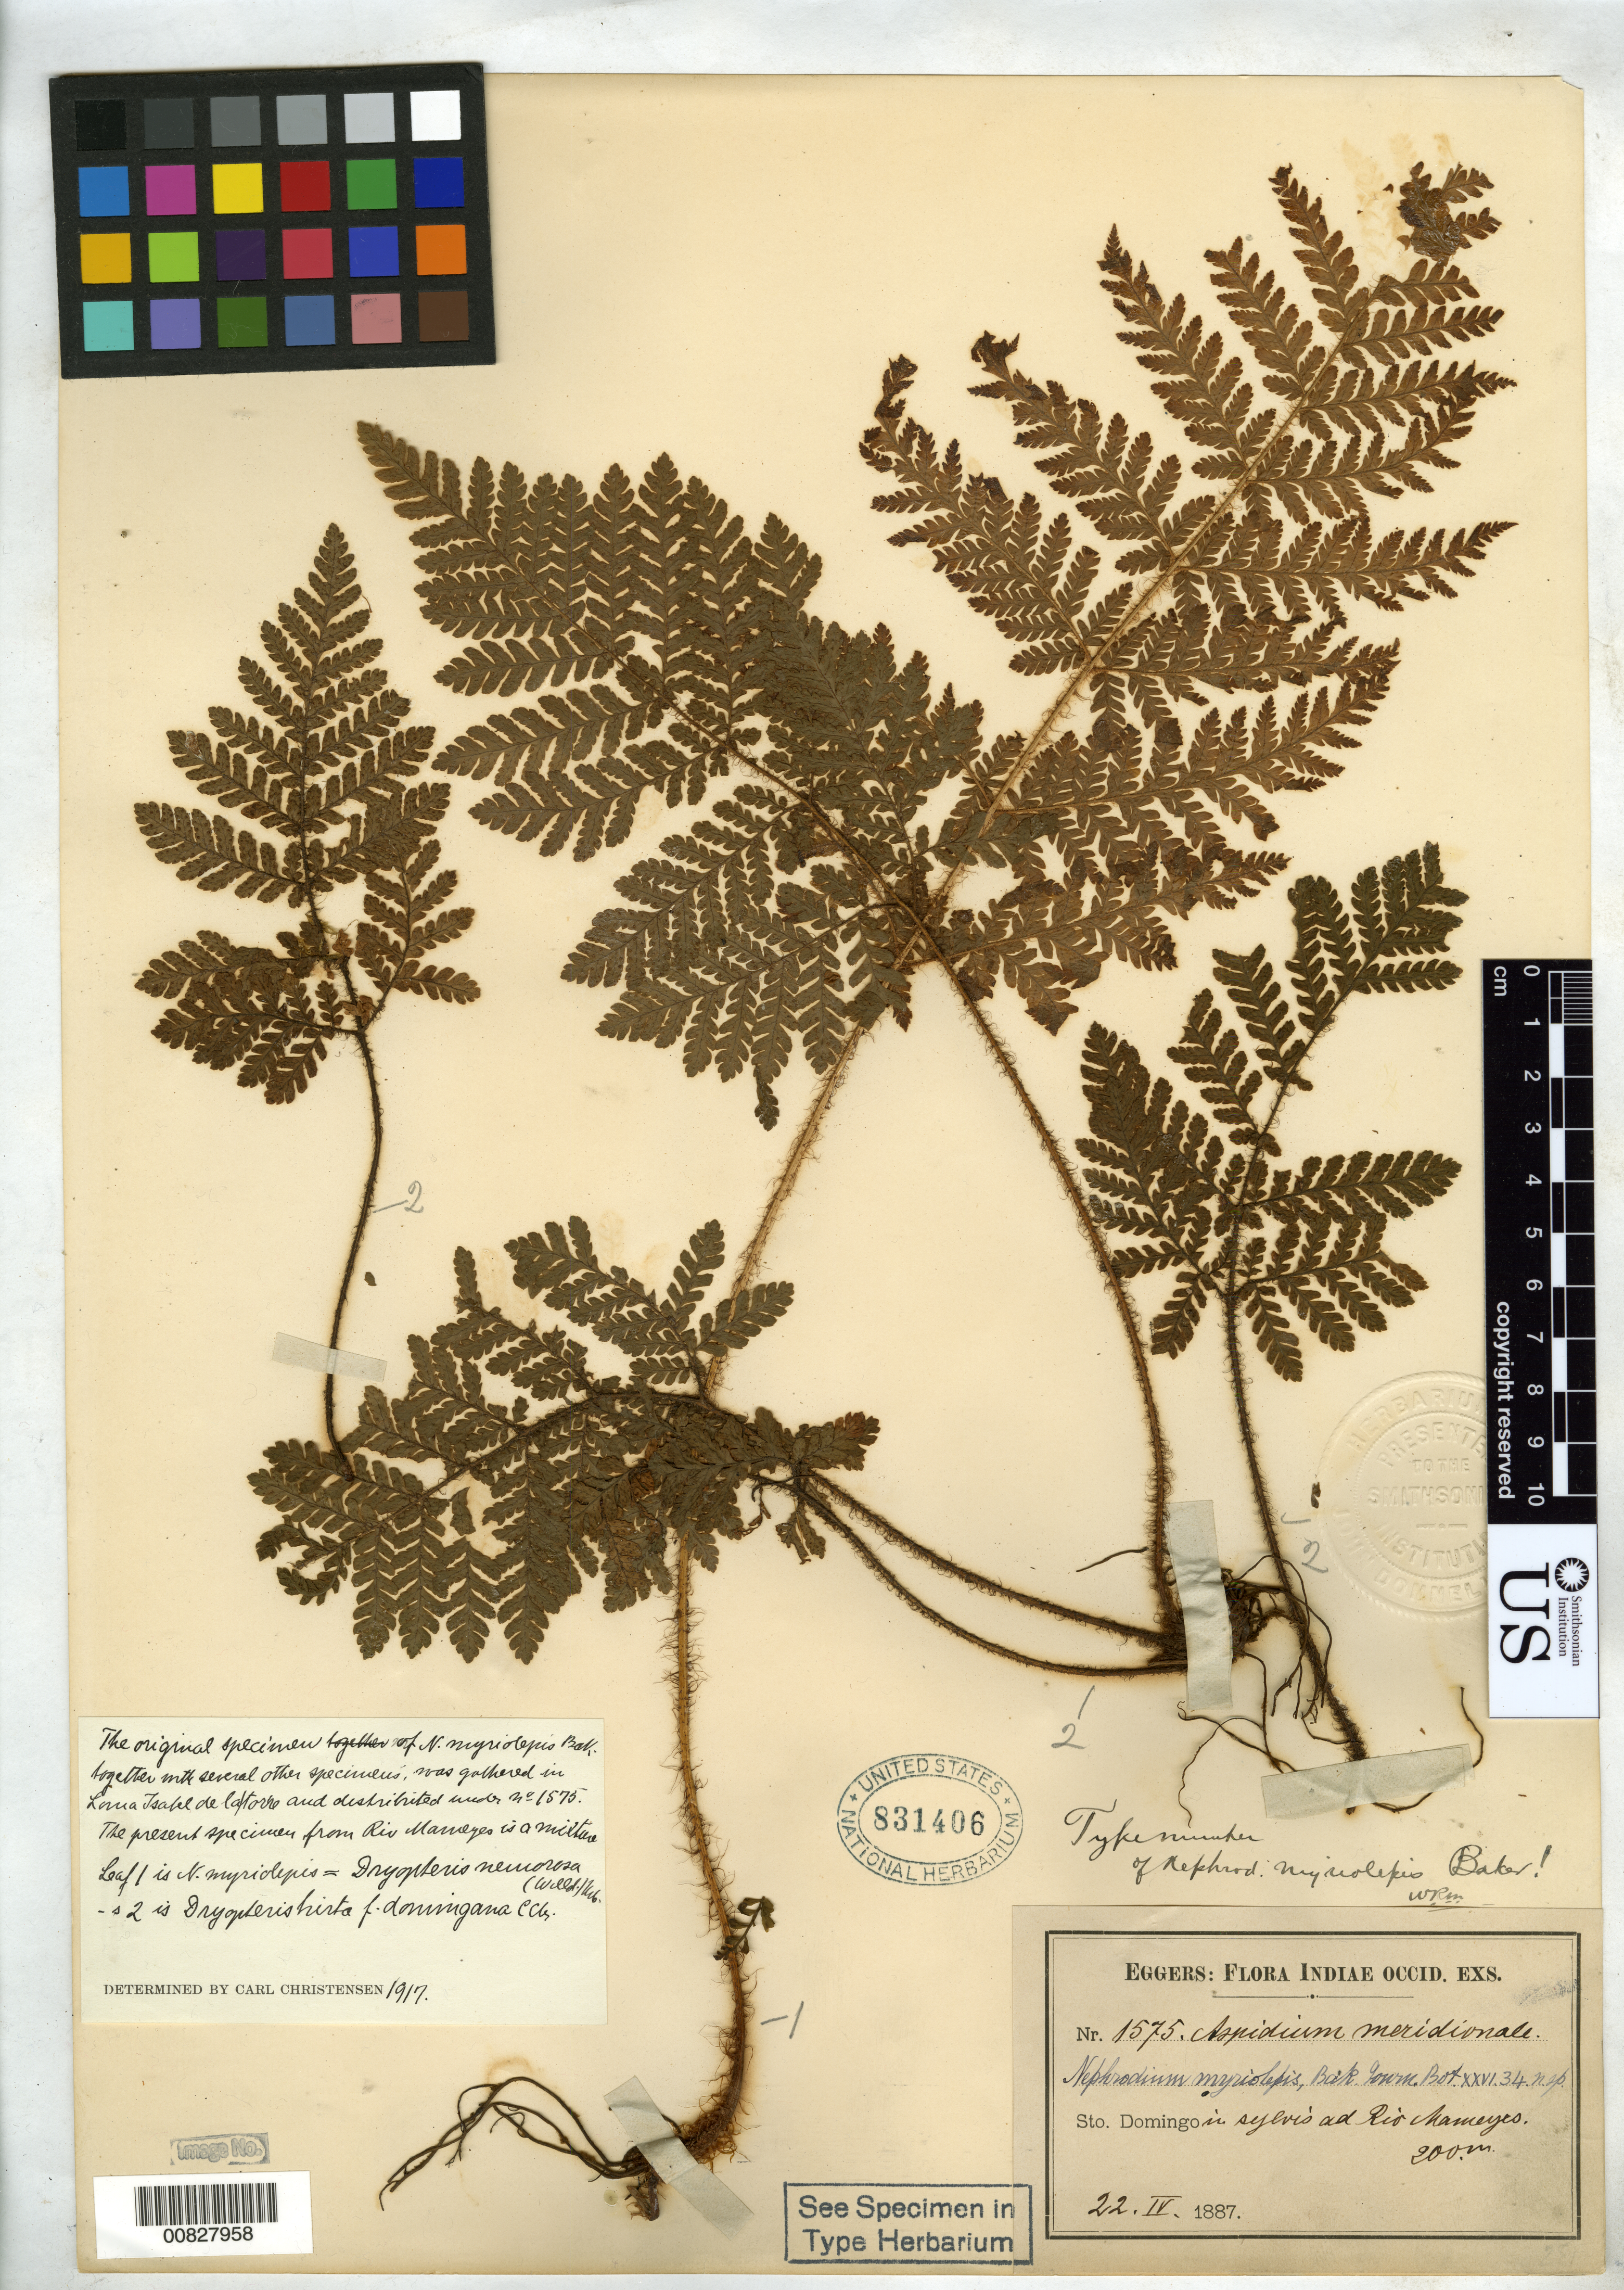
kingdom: Plantae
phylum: Tracheophyta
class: Polypodiopsida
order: Polypodiales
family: Dryopteridaceae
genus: Nephrodium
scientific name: Nephrodium myriolepis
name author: Baker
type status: Isotype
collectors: H. F. A. von Eggers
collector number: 1575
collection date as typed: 22 Apr 1887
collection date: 1887-04-22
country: Dominican Republic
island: Hispaniola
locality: Santo Domingo.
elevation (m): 200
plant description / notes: Specimen ex John Donnell Smith herbarium.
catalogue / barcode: US 831406